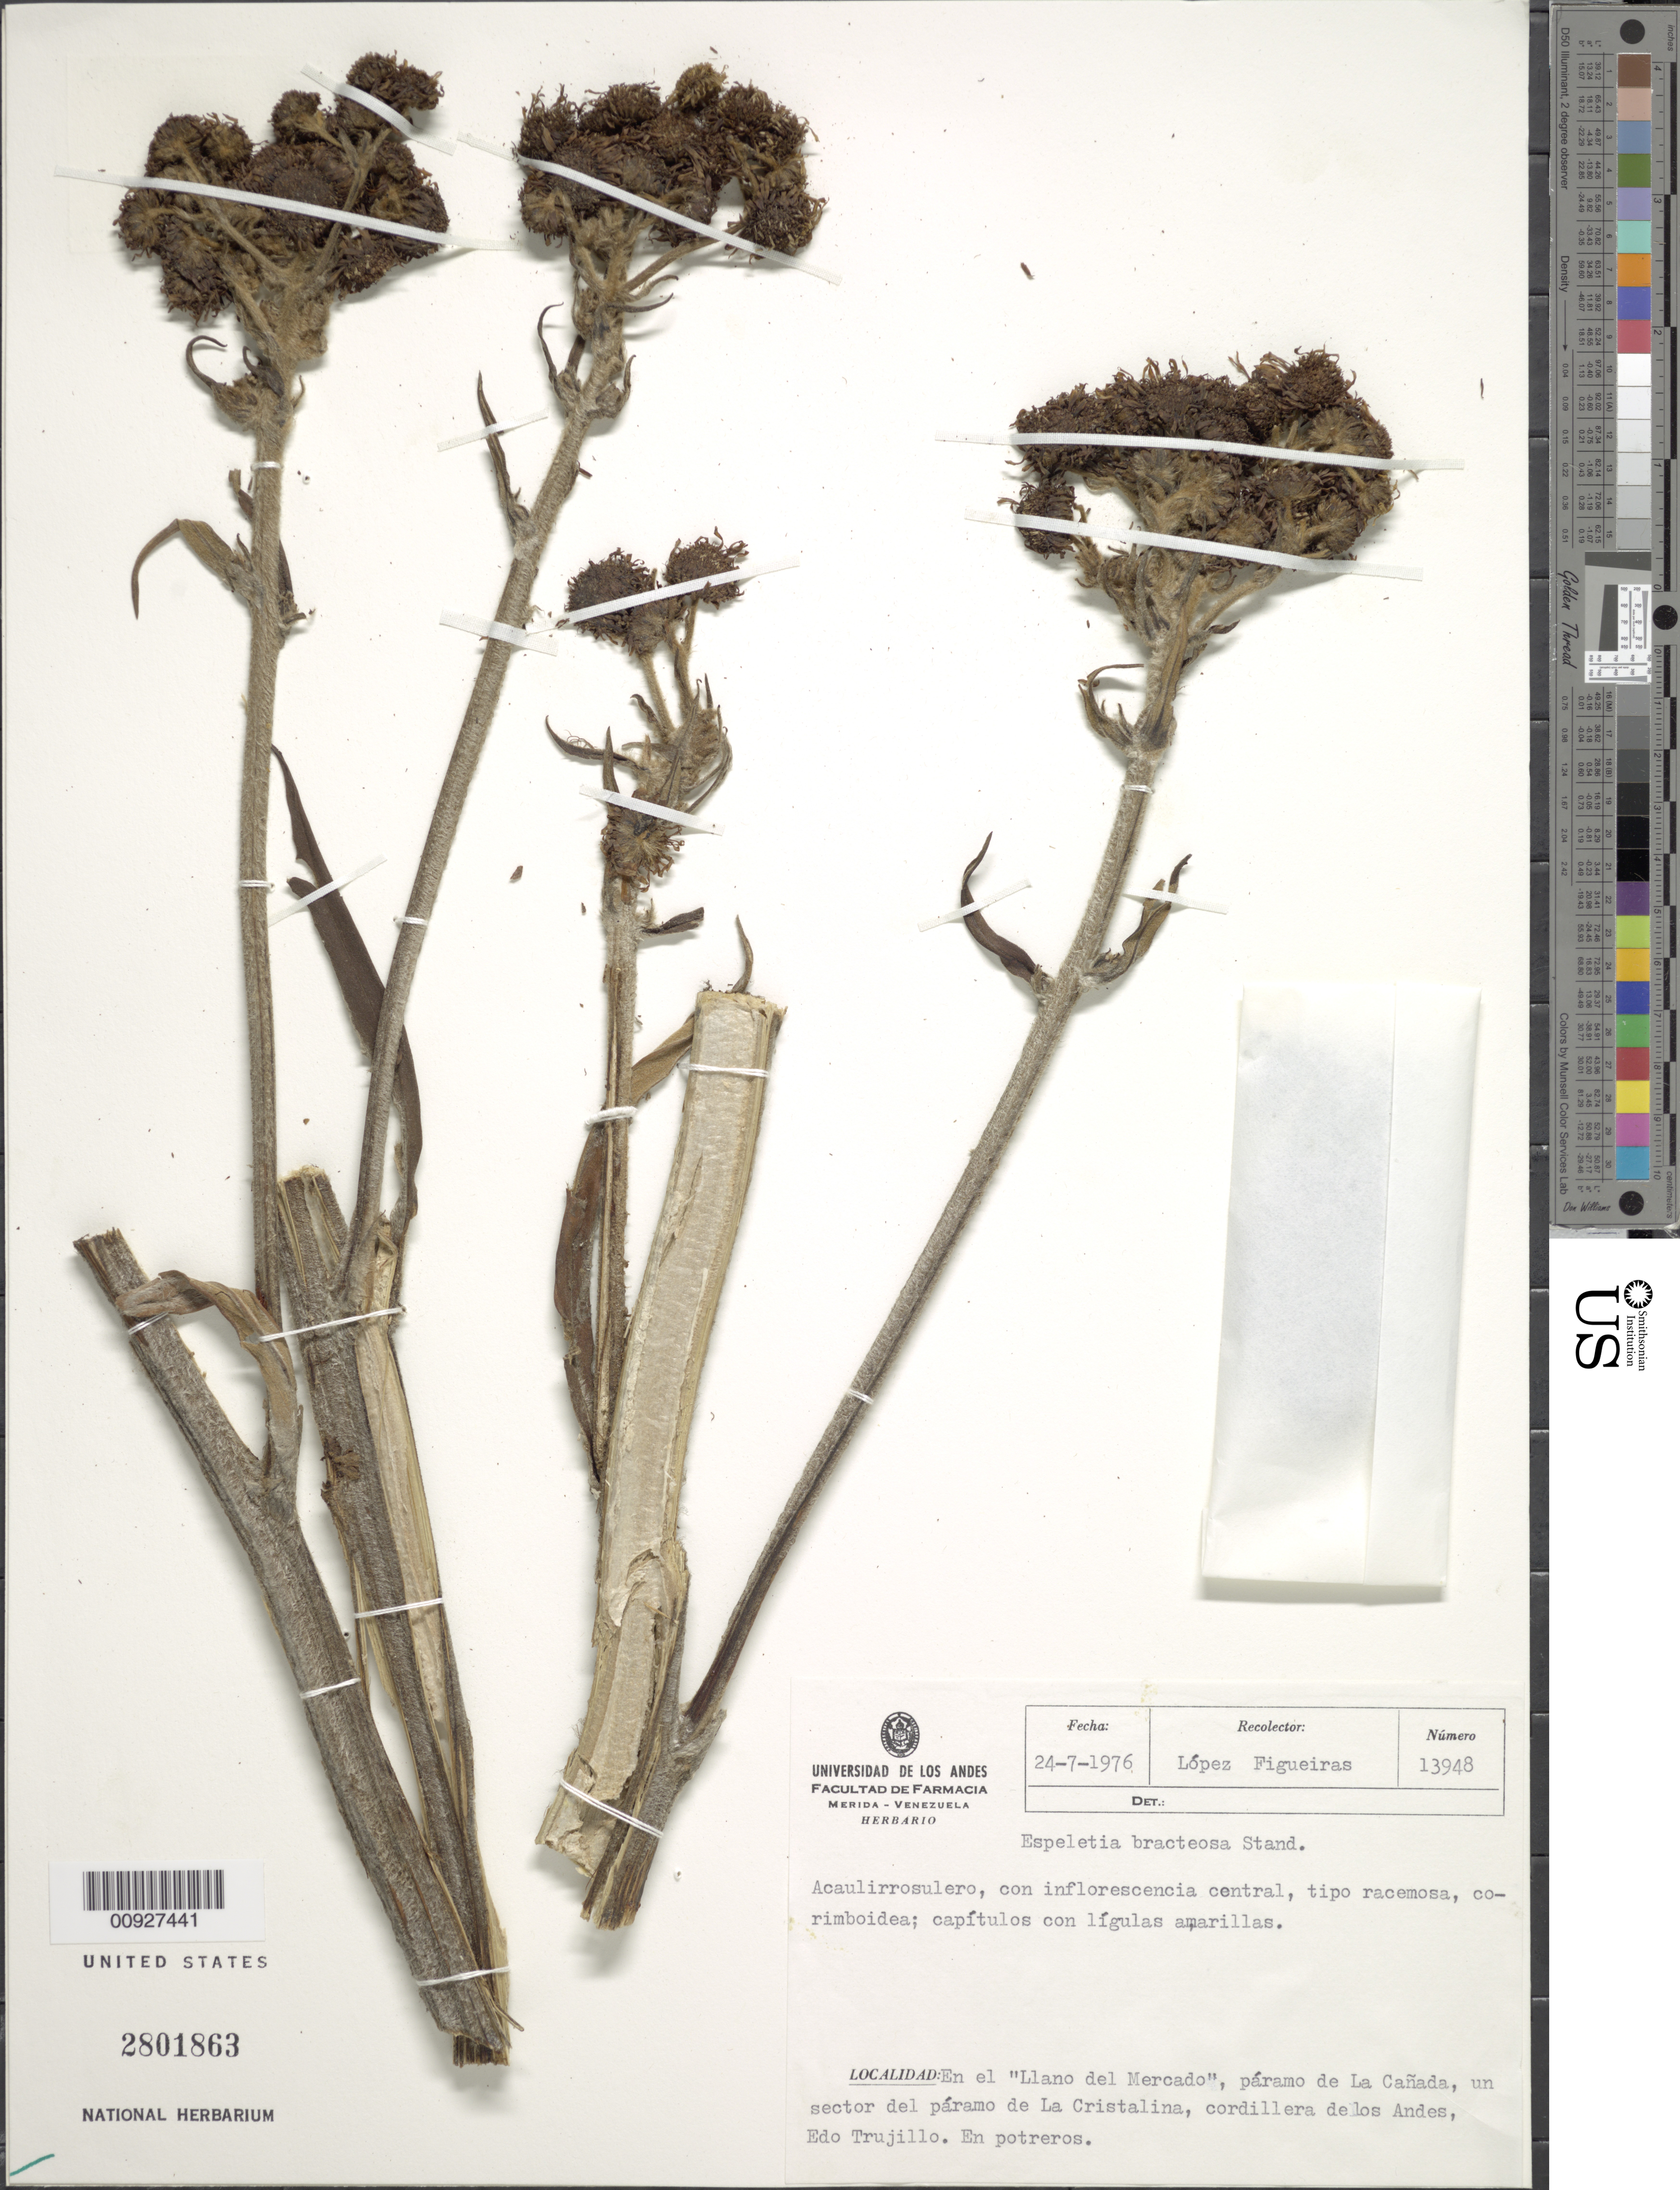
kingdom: Plantae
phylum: Tracheophyta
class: Magnoliopsida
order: Asterales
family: Asteraceae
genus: Ruilopezia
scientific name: Ruilopezia bracteosa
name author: (Standl.) Cuatrec.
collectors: L. Figueiras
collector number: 13948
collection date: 1976-07-24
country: Venezuela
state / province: Trujillo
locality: En el "Llano del Mercado", paramo de La Canada, un sector del paramo de La Cristalina, Cordillera de los Andes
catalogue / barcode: US 2801863